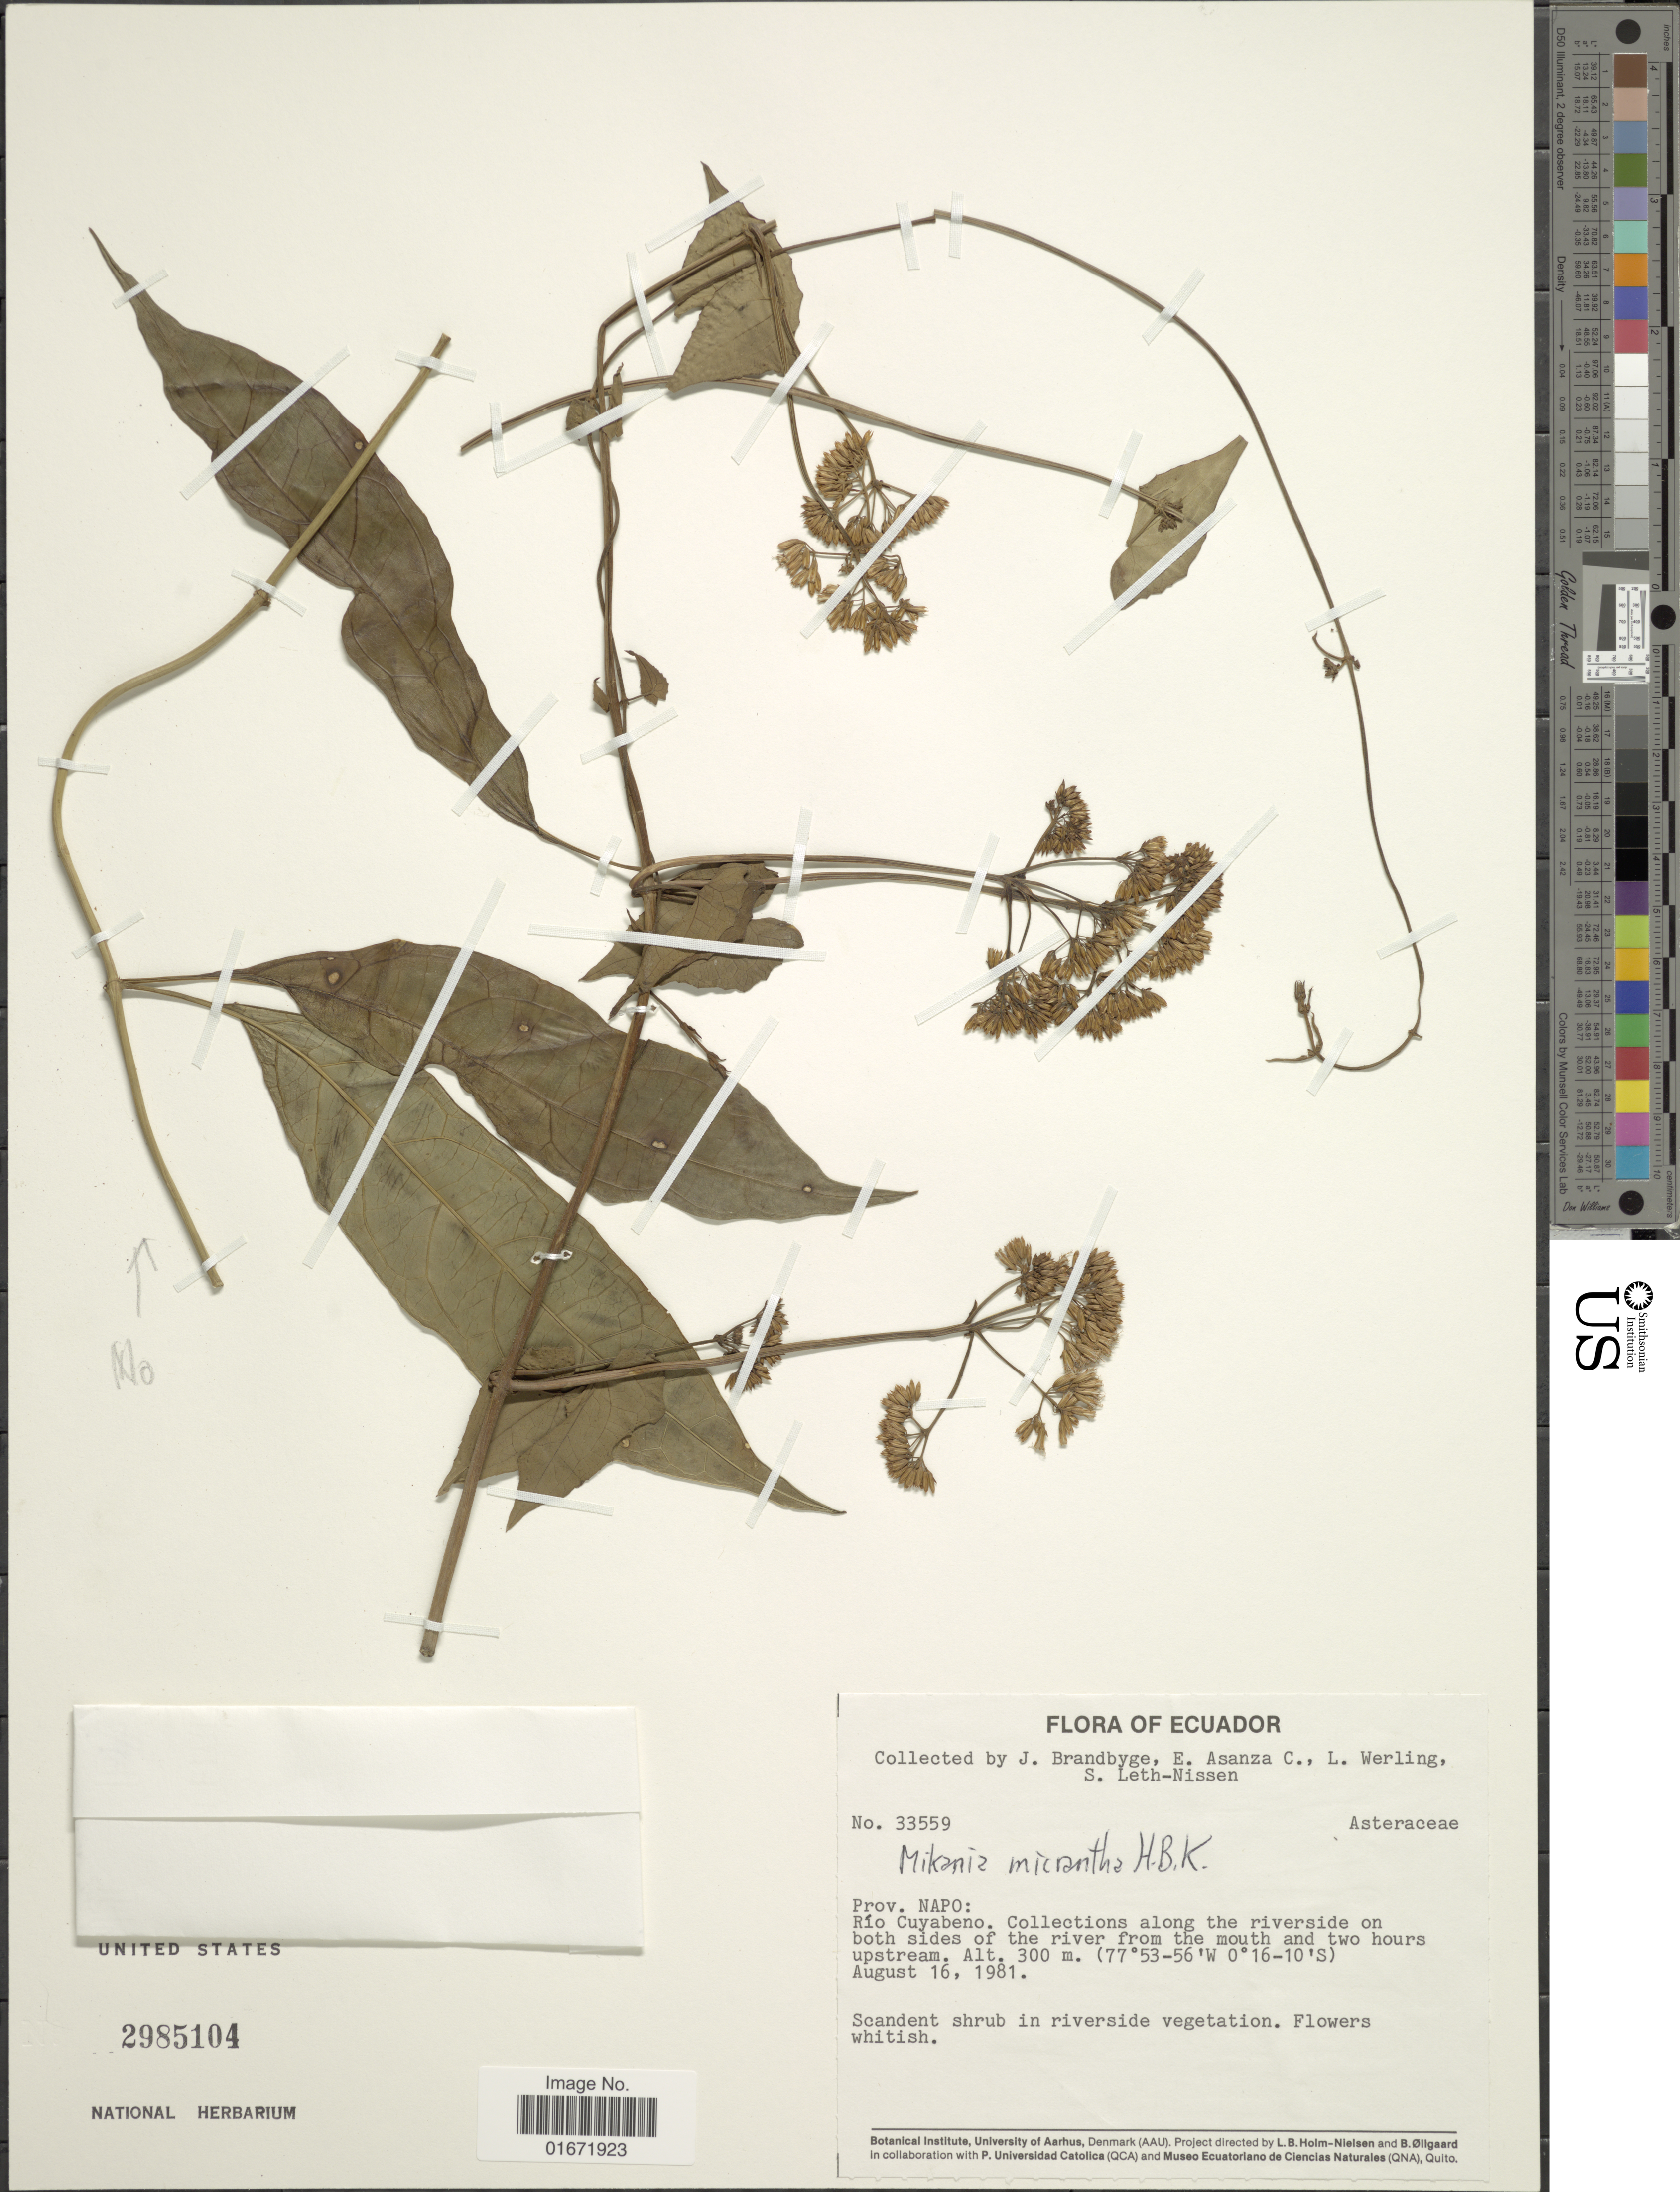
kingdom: Plantae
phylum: Tracheophyta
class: Magnoliopsida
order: Asterales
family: Asteraceae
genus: Mikania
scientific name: Mikania micrantha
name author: Kunth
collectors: J. Brandbyge, E. Asanza C., L. Werling & S. Leth-Nissen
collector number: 33559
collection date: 1981-08-16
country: Ecuador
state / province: Napo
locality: Prov. Napo: Río Cuyabeno. Collections along the riverside on both sides of the river from the mouth and two hours upstream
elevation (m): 300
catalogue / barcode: US 2985104